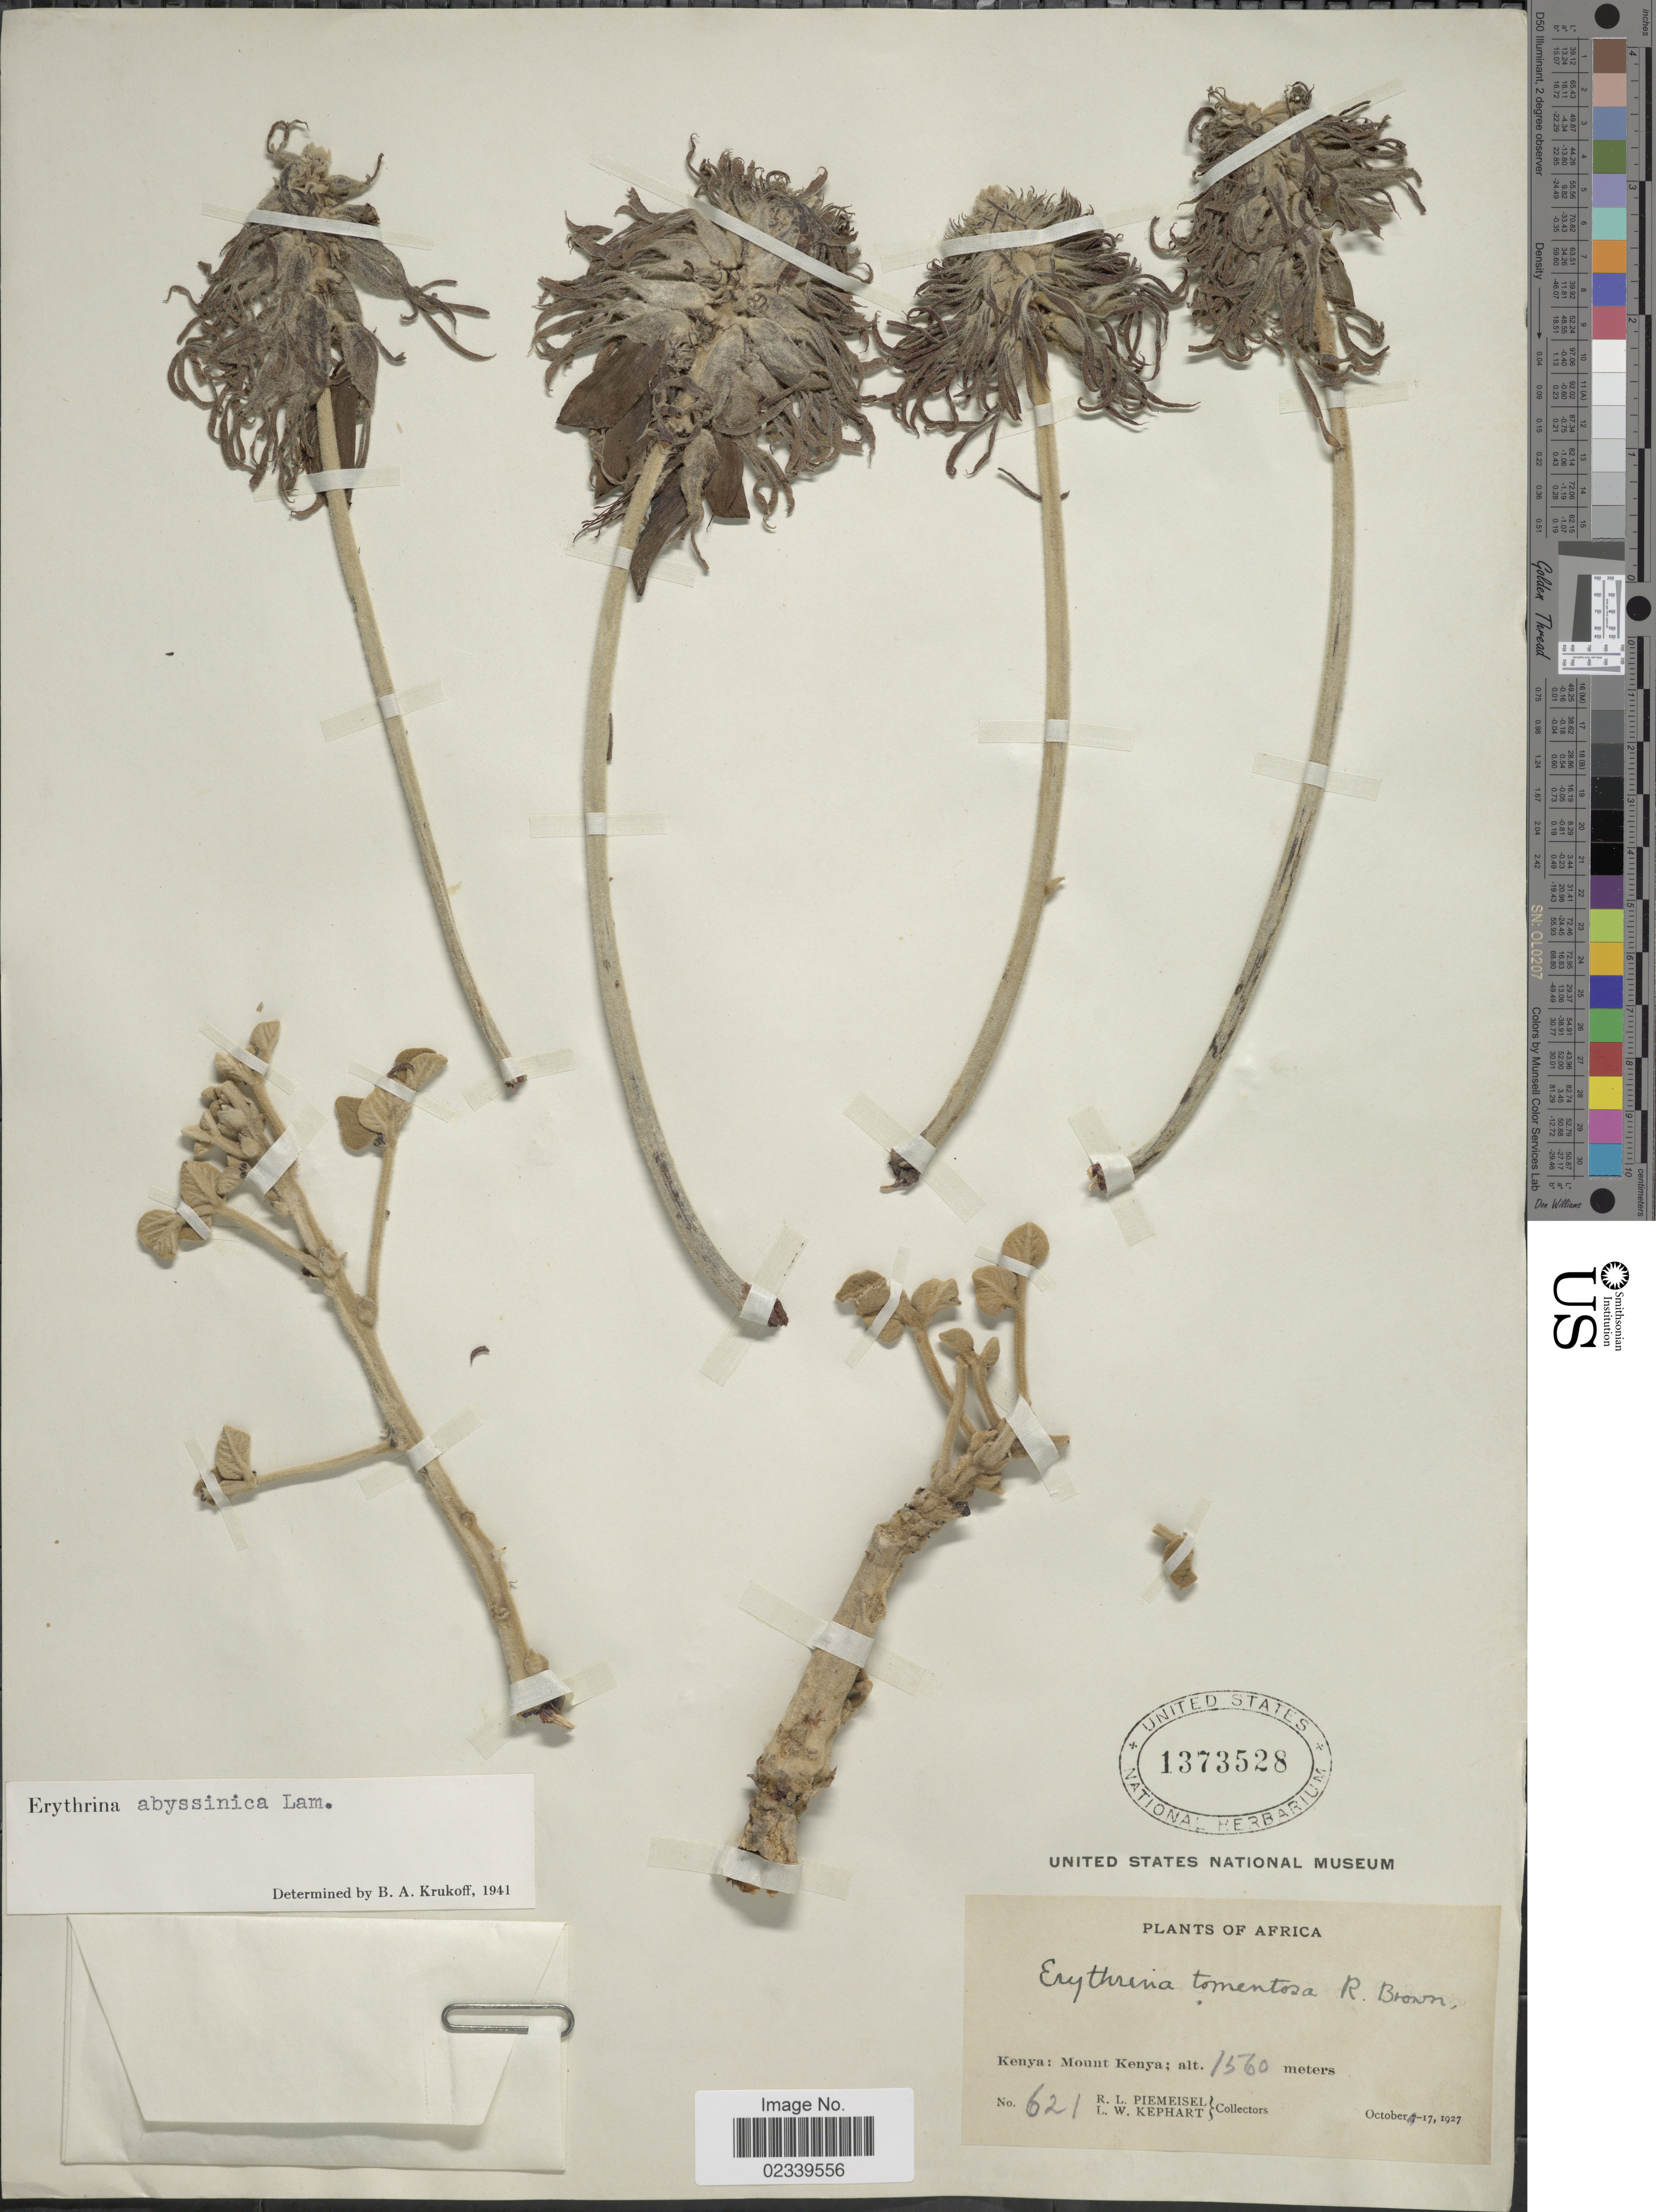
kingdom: Plantae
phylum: Tracheophyta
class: Magnoliopsida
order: Fabales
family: Fabaceae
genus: Erythrina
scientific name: Erythrina abyssinica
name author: Lam.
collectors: R. L. Piemeisel & L. W. Kephart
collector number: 621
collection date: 1927-10-17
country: Kenya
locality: Kenya: Mount Kenya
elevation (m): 1560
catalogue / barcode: US 1373528